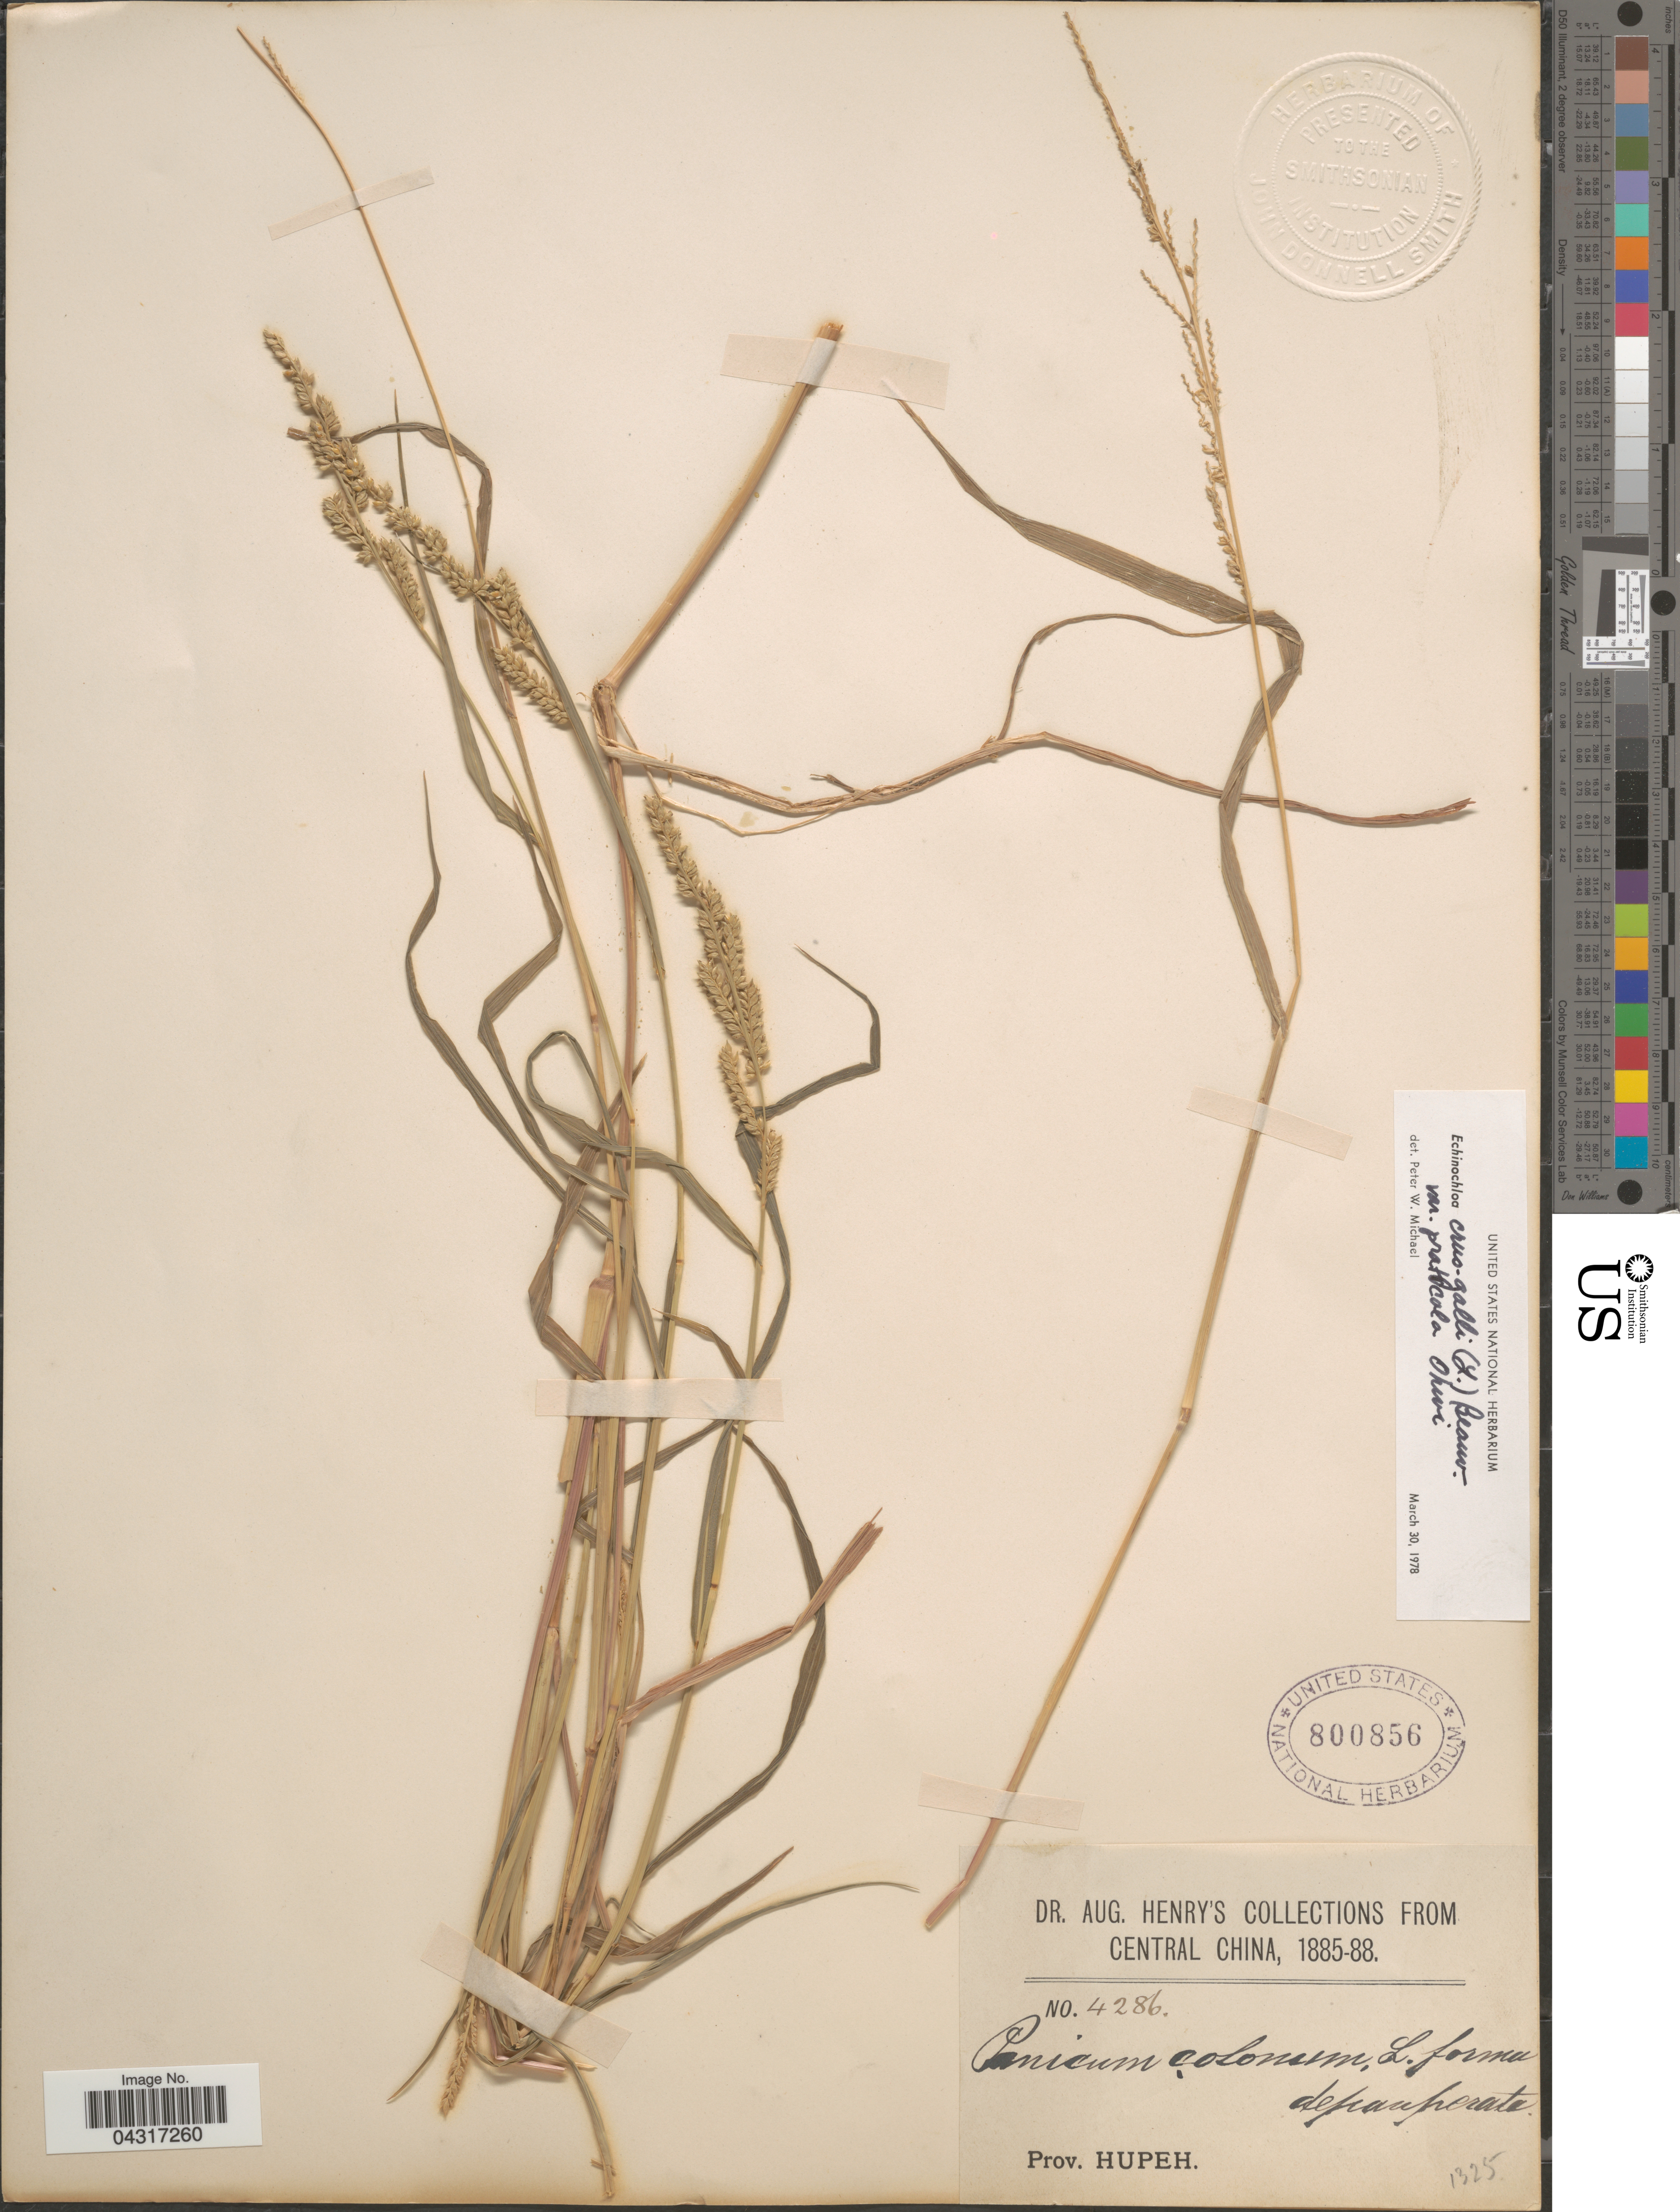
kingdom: Plantae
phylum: Tracheophyta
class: Liliopsida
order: Poales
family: Poaceae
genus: Echinochloa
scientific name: Echinochloa crus-galli var. praticola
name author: Ohwi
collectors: A. Henry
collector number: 4286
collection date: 1885/1888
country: China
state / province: Hubei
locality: Central China. Prov. Hupeh.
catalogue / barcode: US 800856